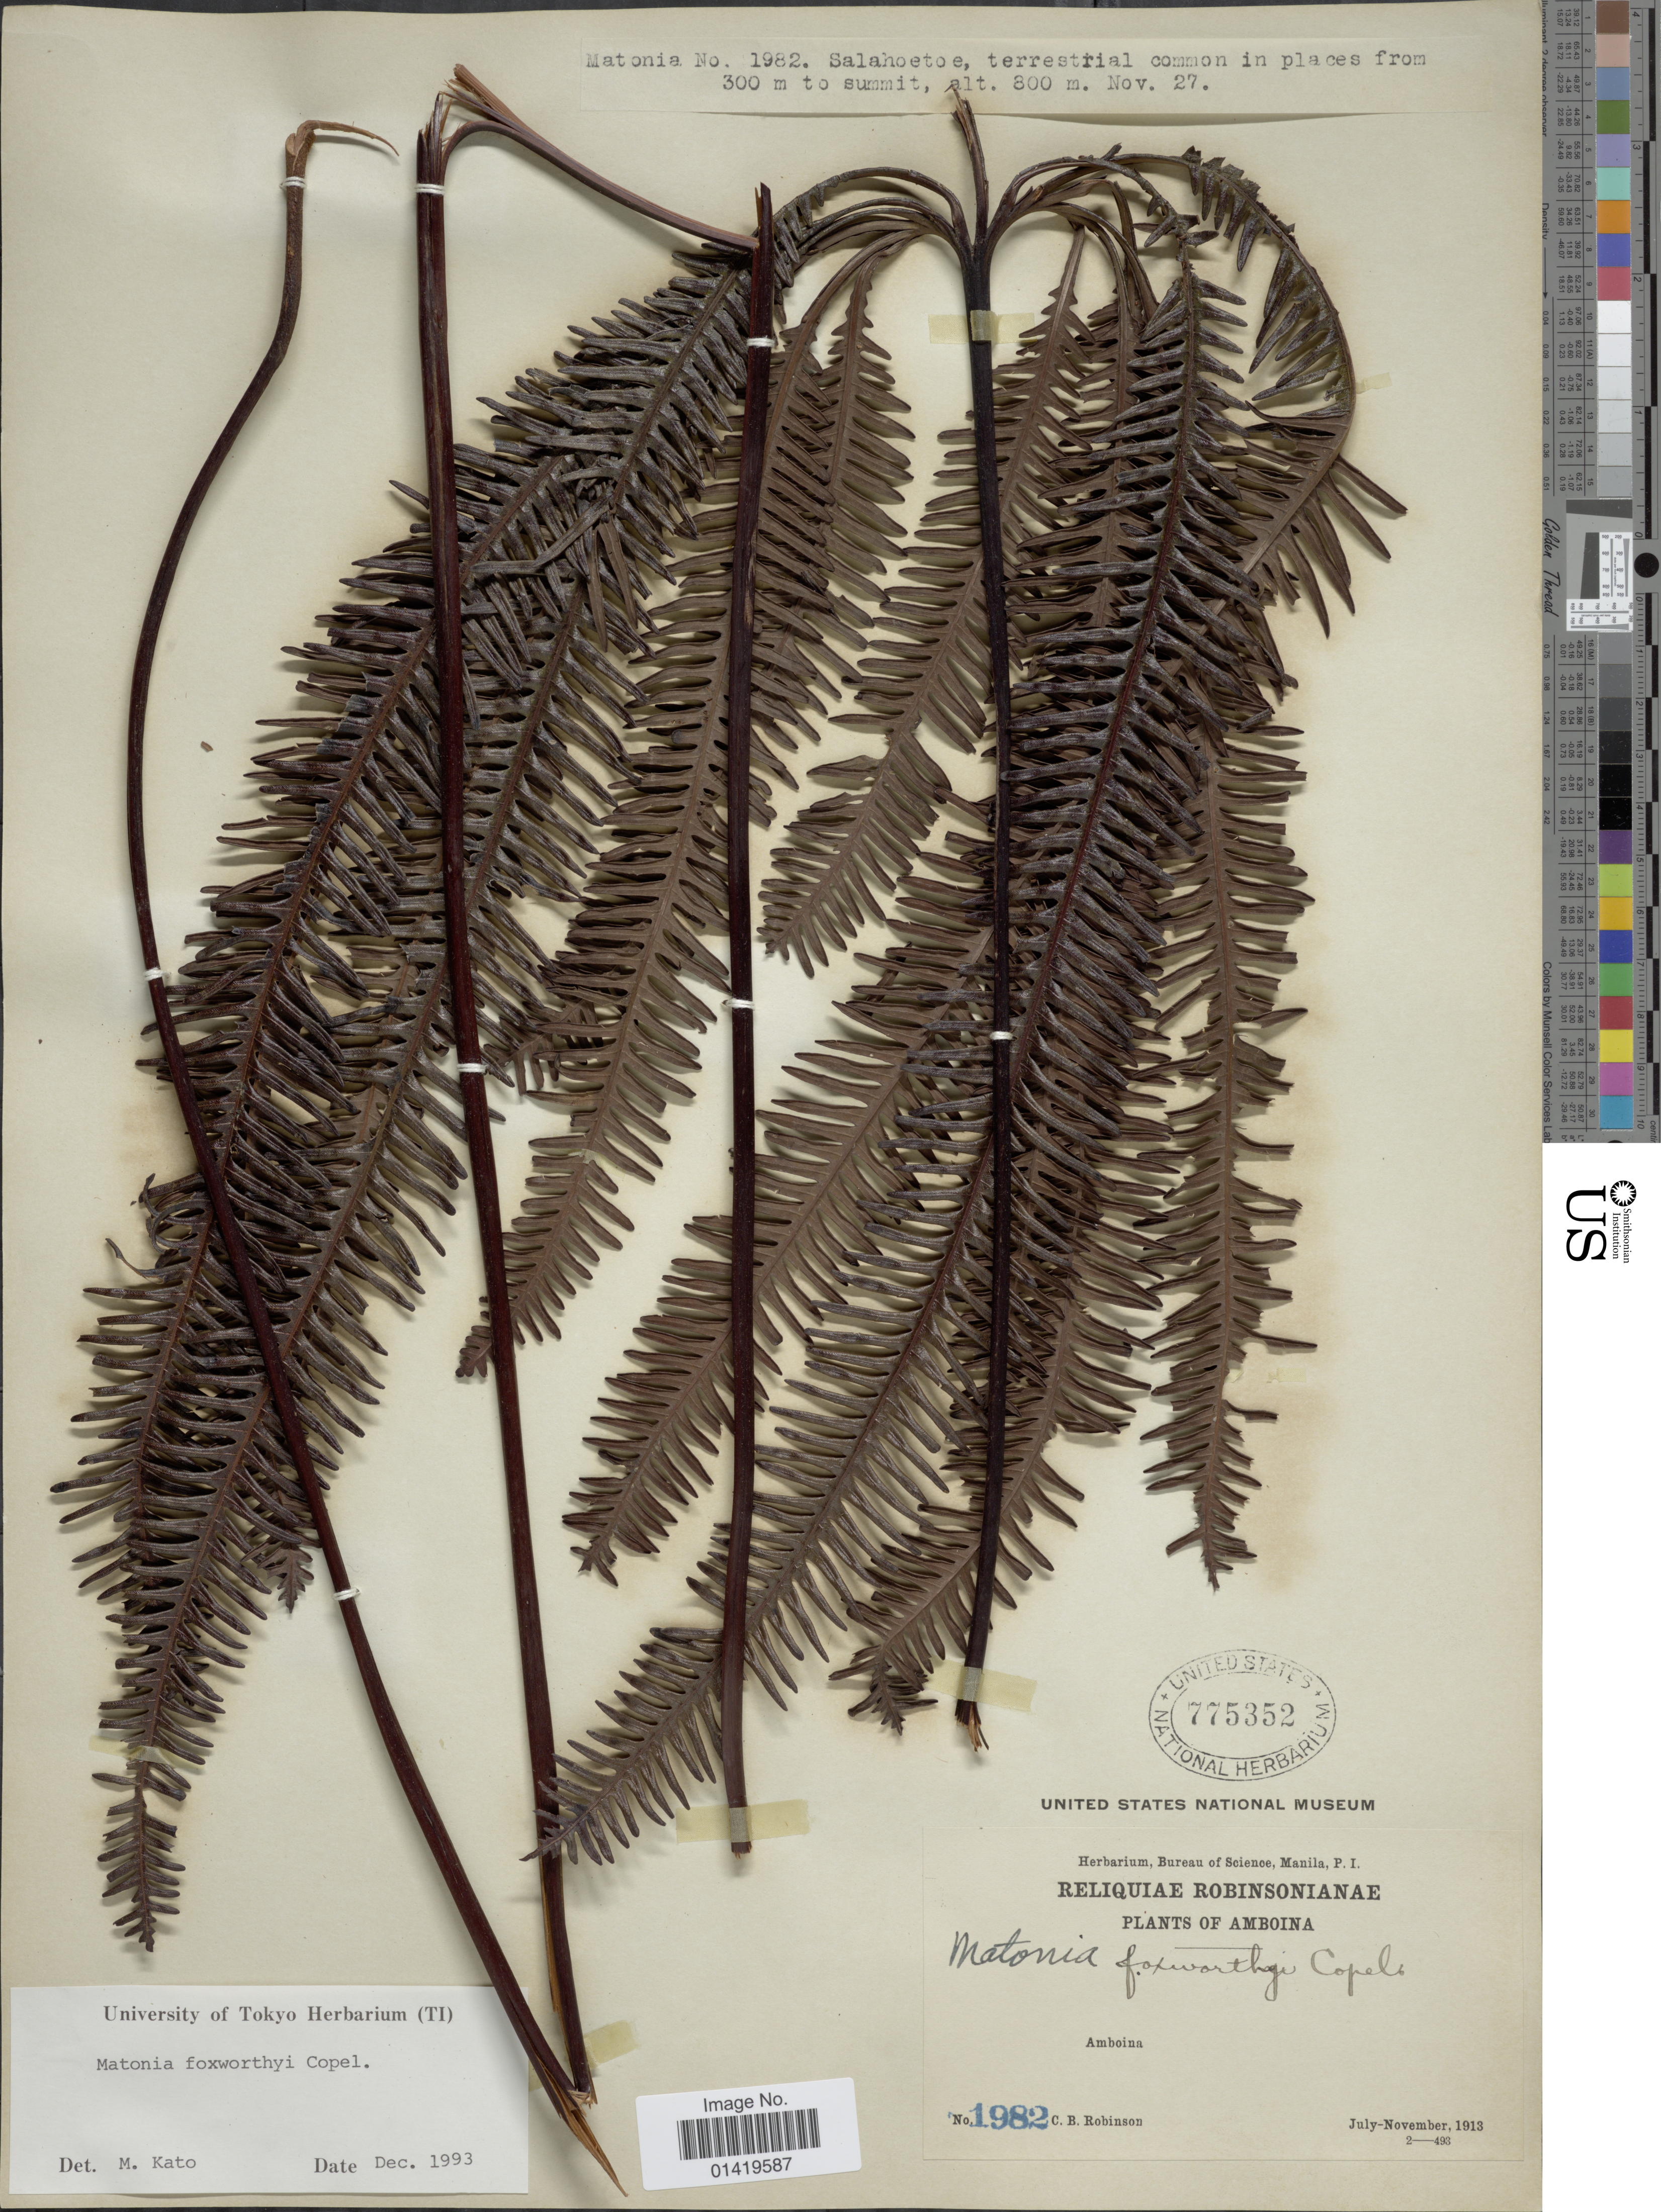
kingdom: Plantae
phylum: Tracheophyta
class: Polypodiopsida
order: Gleicheniales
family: Matoniaceae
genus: Matonia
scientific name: Matonia foxworthyi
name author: Copel.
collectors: C. Robinson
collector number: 1982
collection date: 1913-07/1913-11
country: Indonesia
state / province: Maluku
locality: Amboina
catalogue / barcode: US 775352